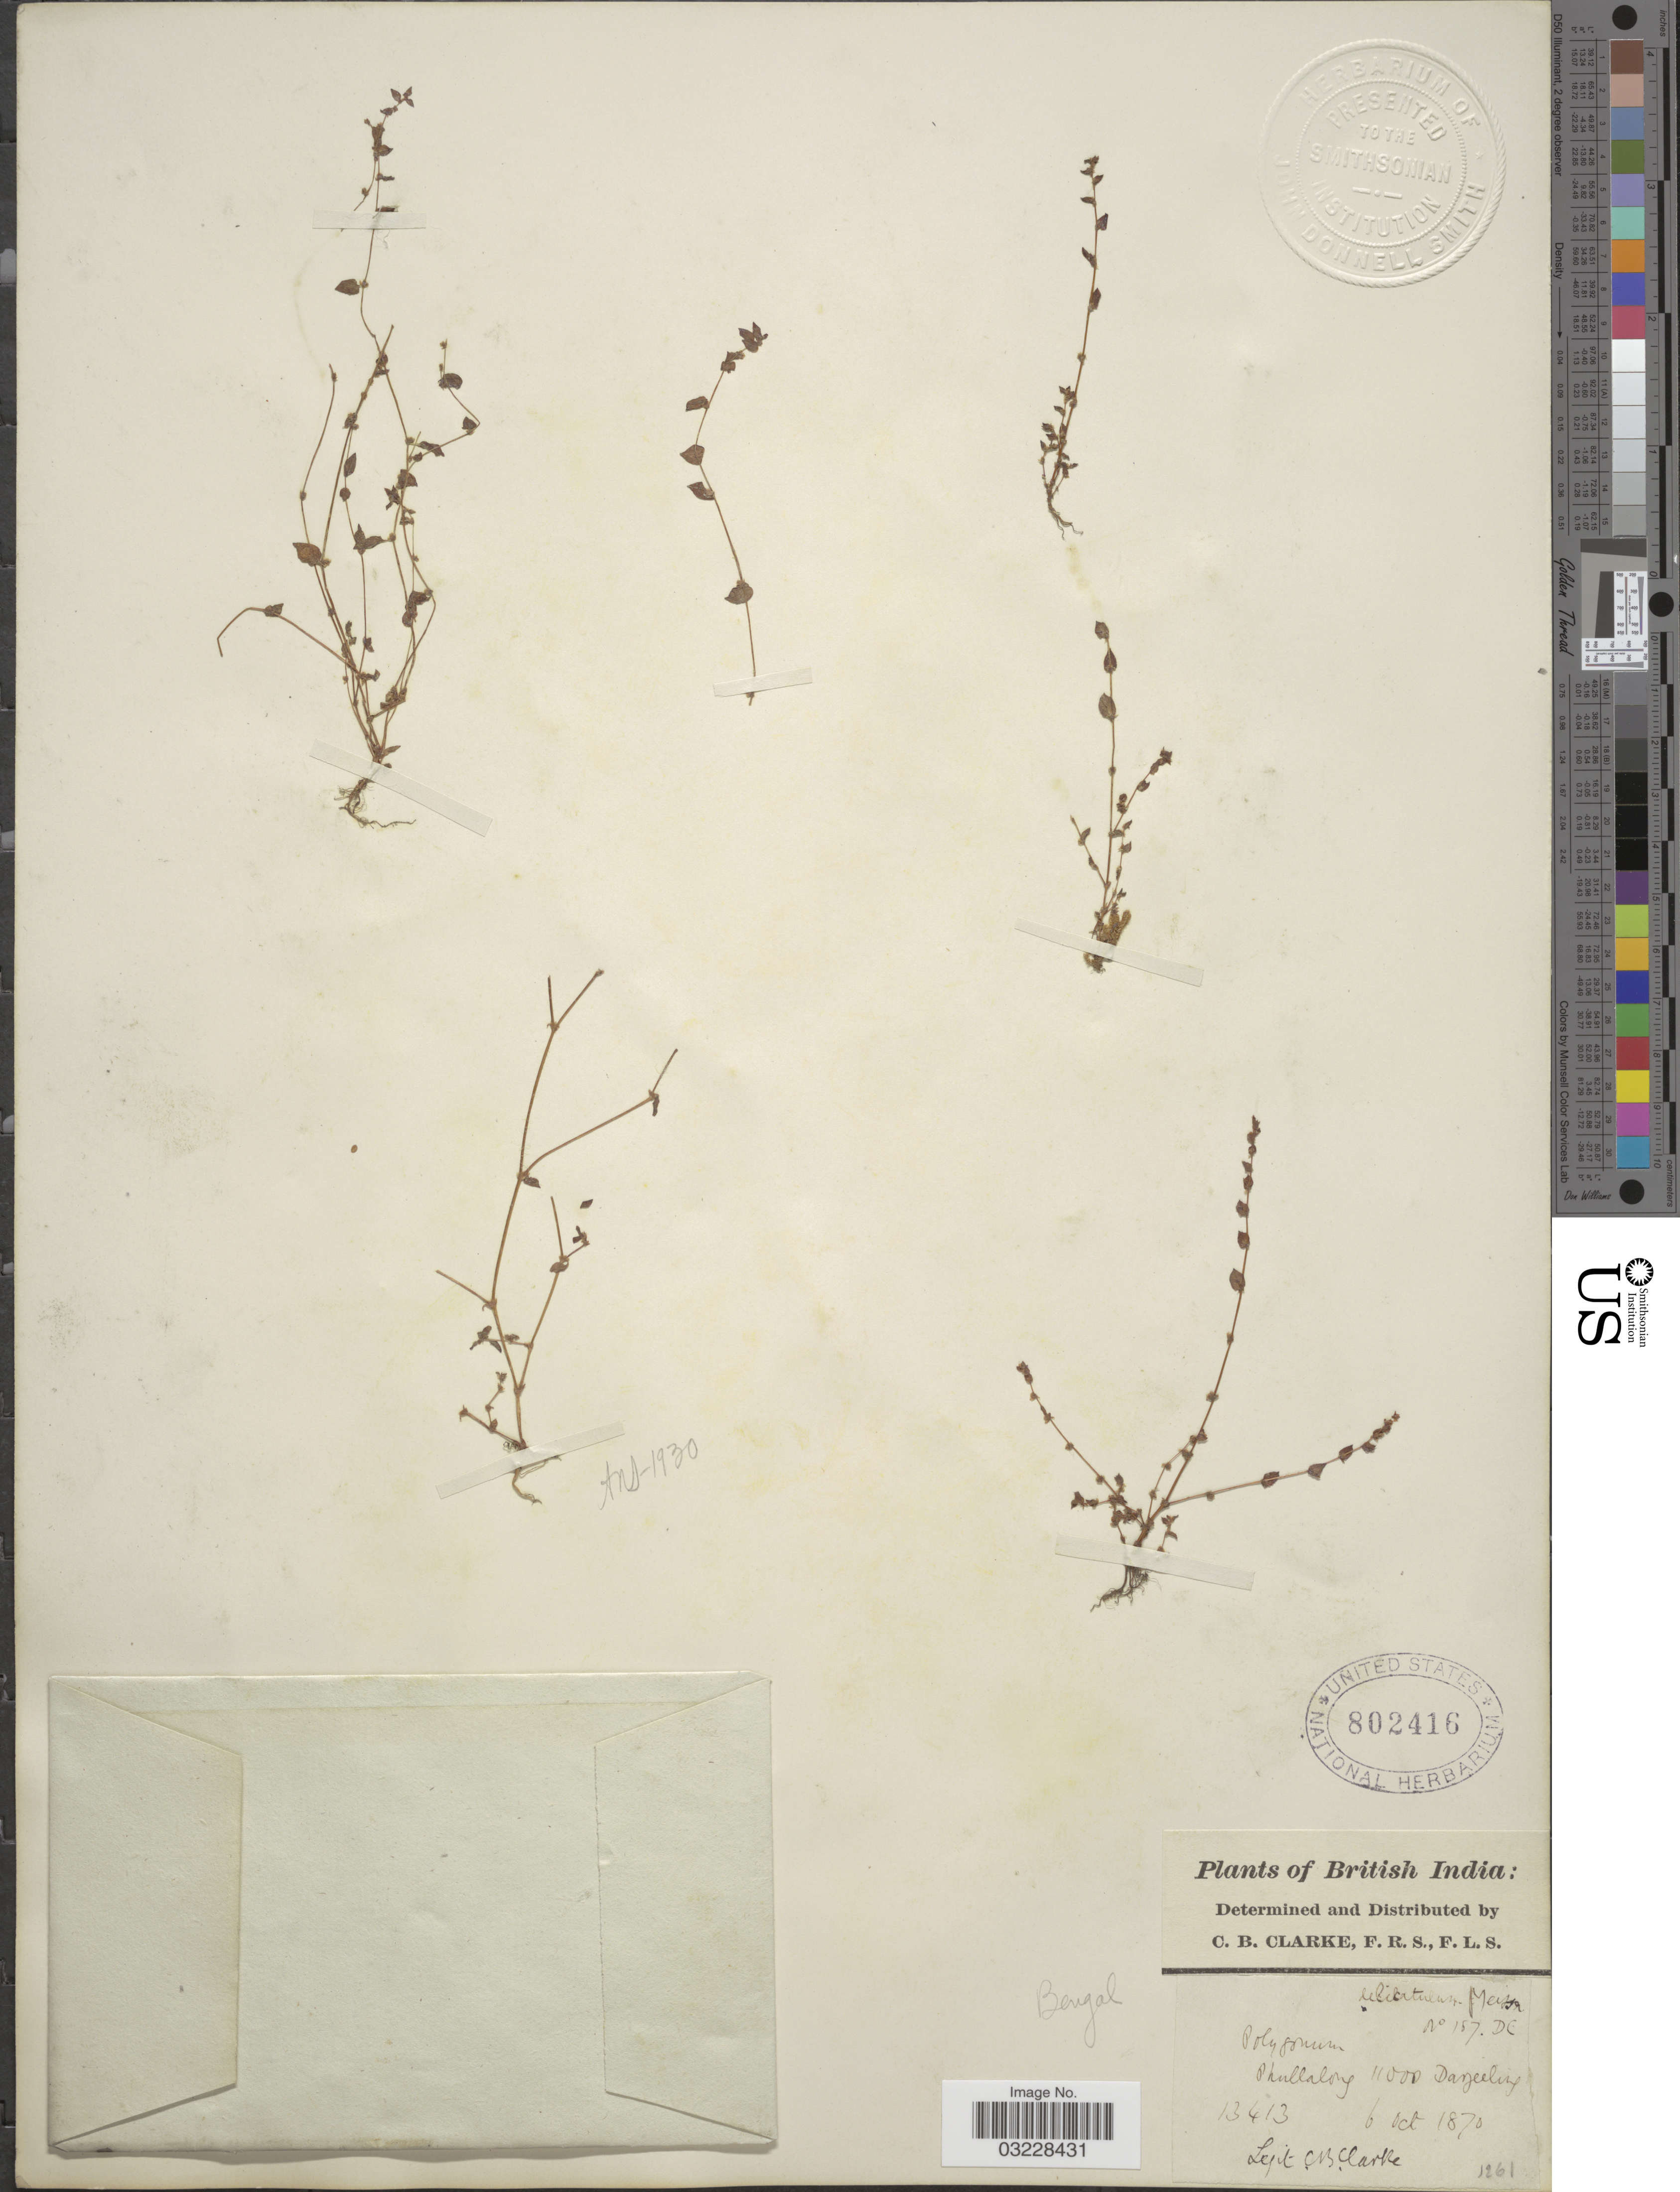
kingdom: Plantae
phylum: Tracheophyta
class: Magnoliopsida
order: Caryophyllales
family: Polygonaceae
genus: Koenigia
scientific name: Koenigia delicatula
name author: (Meisn.) H. Hara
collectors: C. B. Clarke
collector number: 13413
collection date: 1870-10-06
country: India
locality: British India. Phullalong, Darjeeling. Bengal.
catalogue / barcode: US 802416